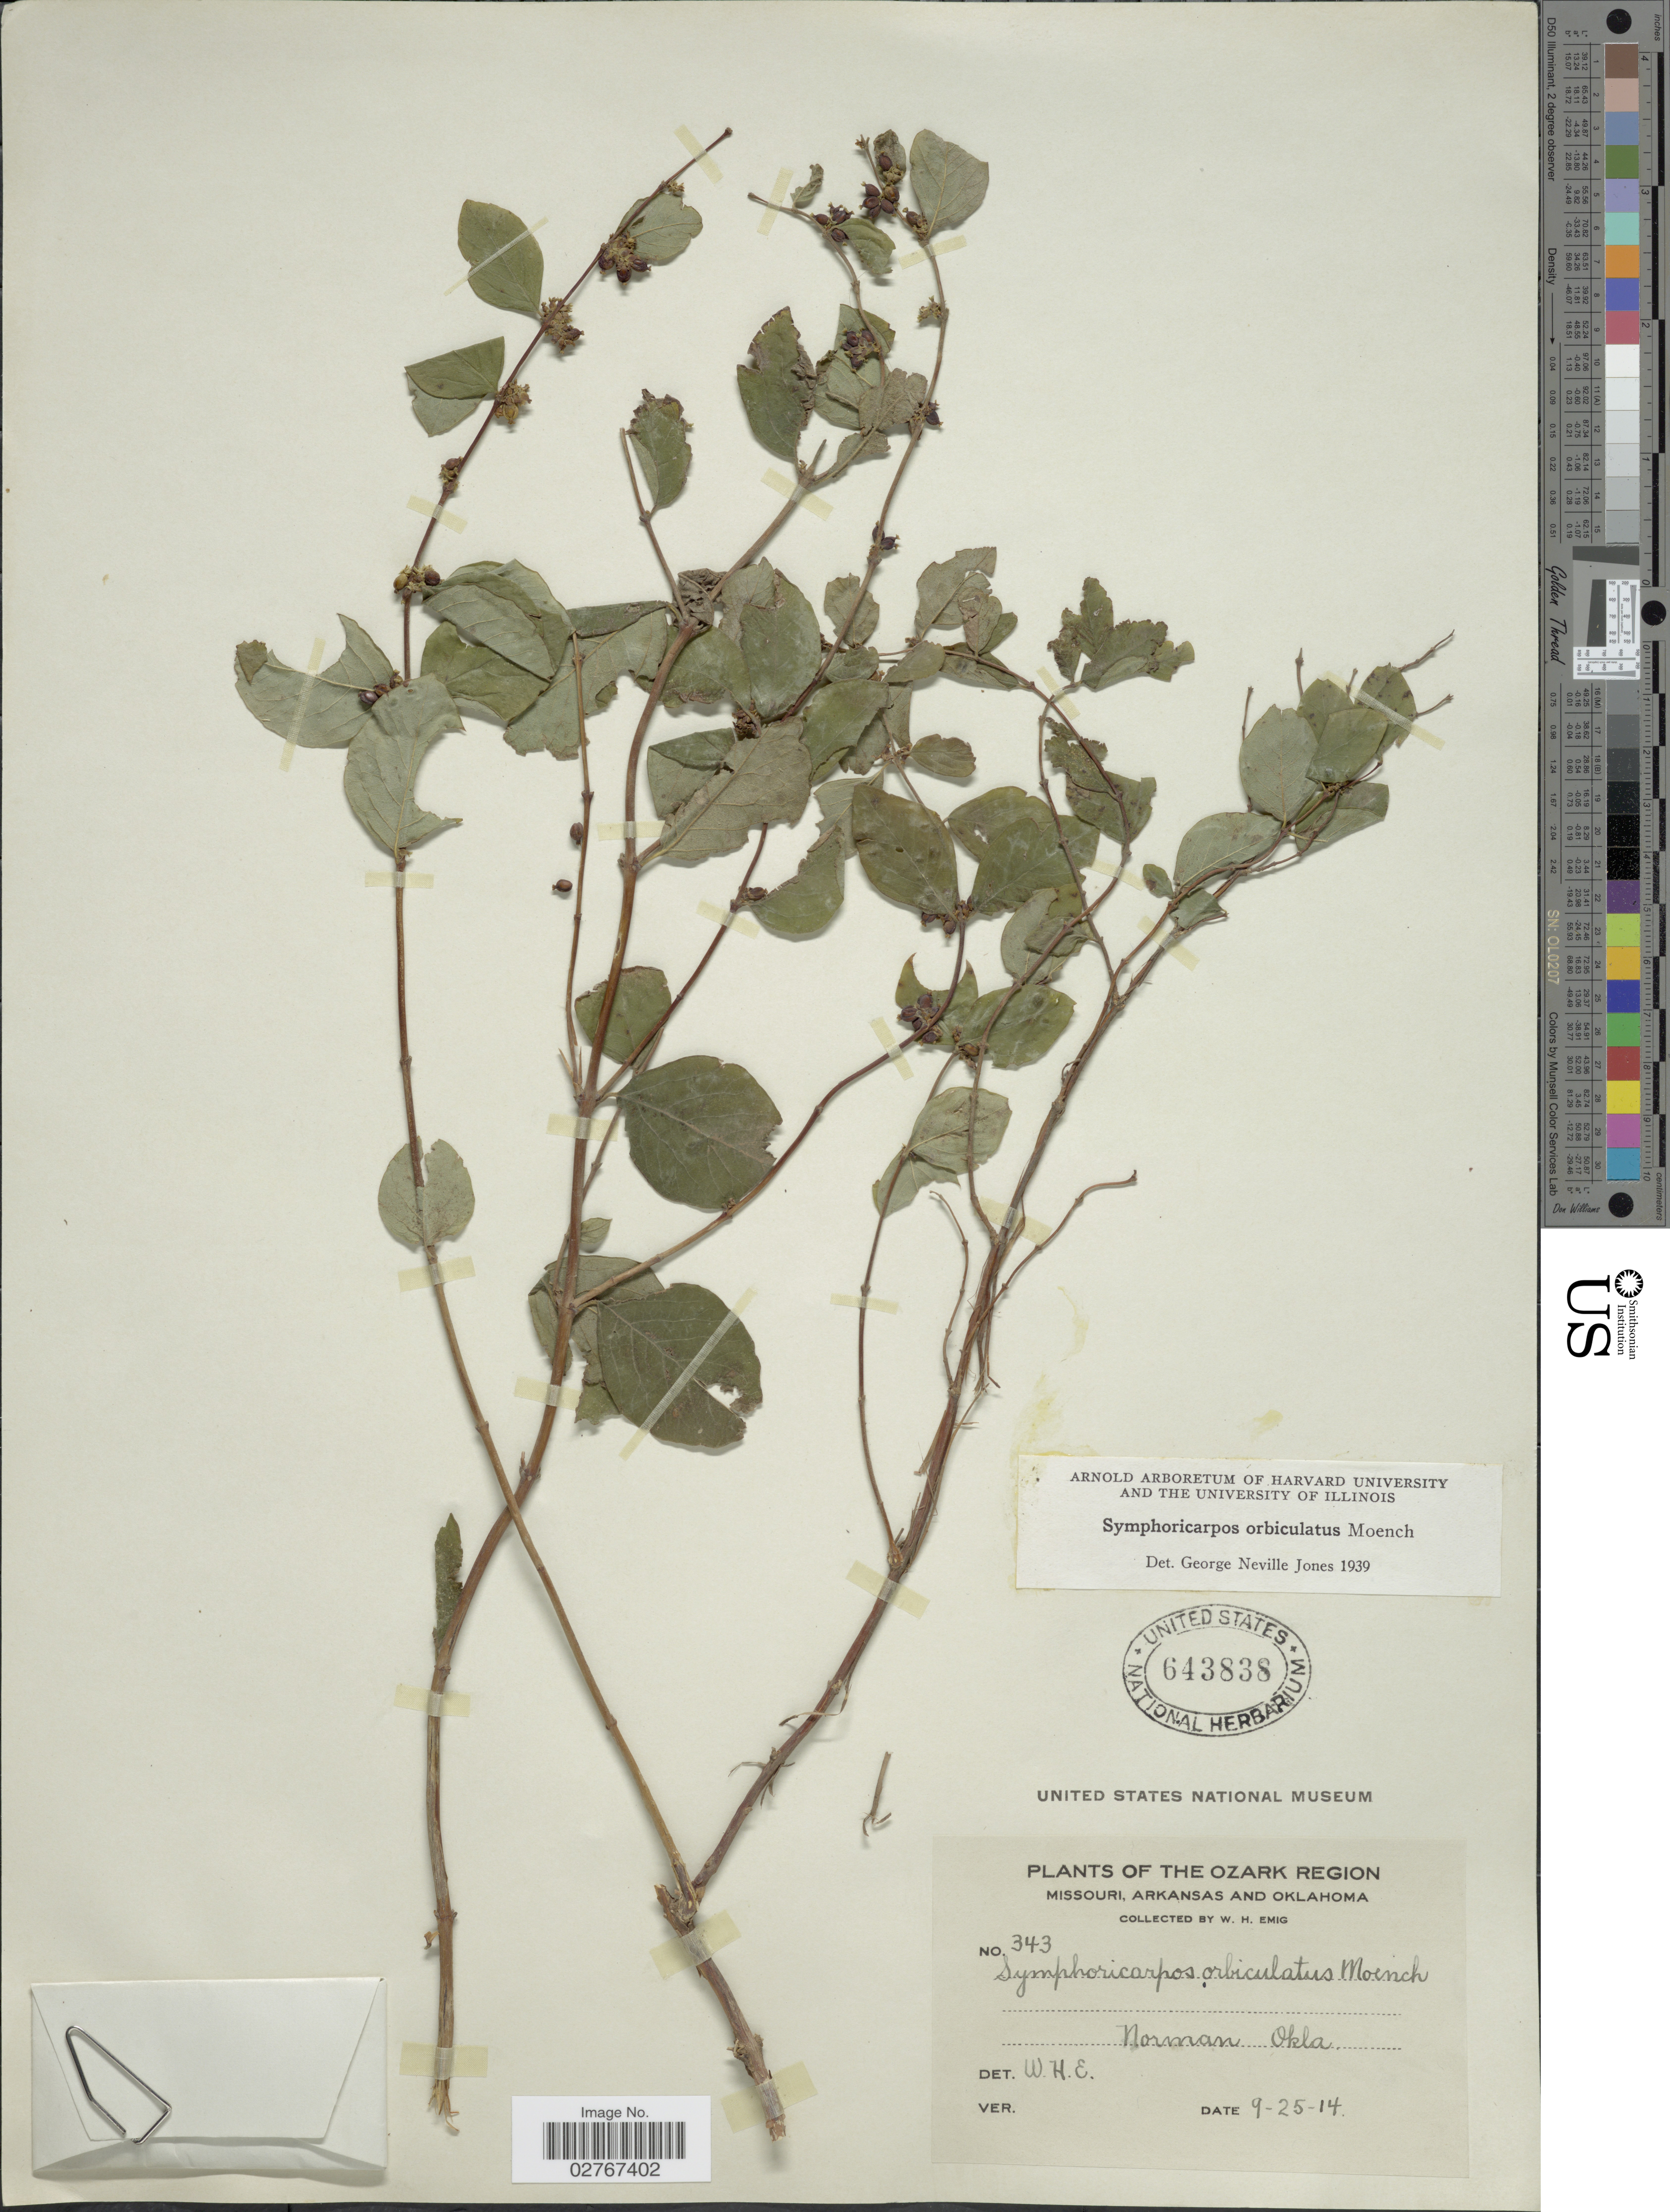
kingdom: Plantae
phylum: Tracheophyta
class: Magnoliopsida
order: Dipsacales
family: Caprifoliaceae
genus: Symphoricarpos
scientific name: Symphoricarpos orbiculatus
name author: Moench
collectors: W. H. Emig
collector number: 343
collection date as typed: Transcribed d/m/y: 25/9/14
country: United States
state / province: Oklahoma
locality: The Ozark Region. Norman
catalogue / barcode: US 643838